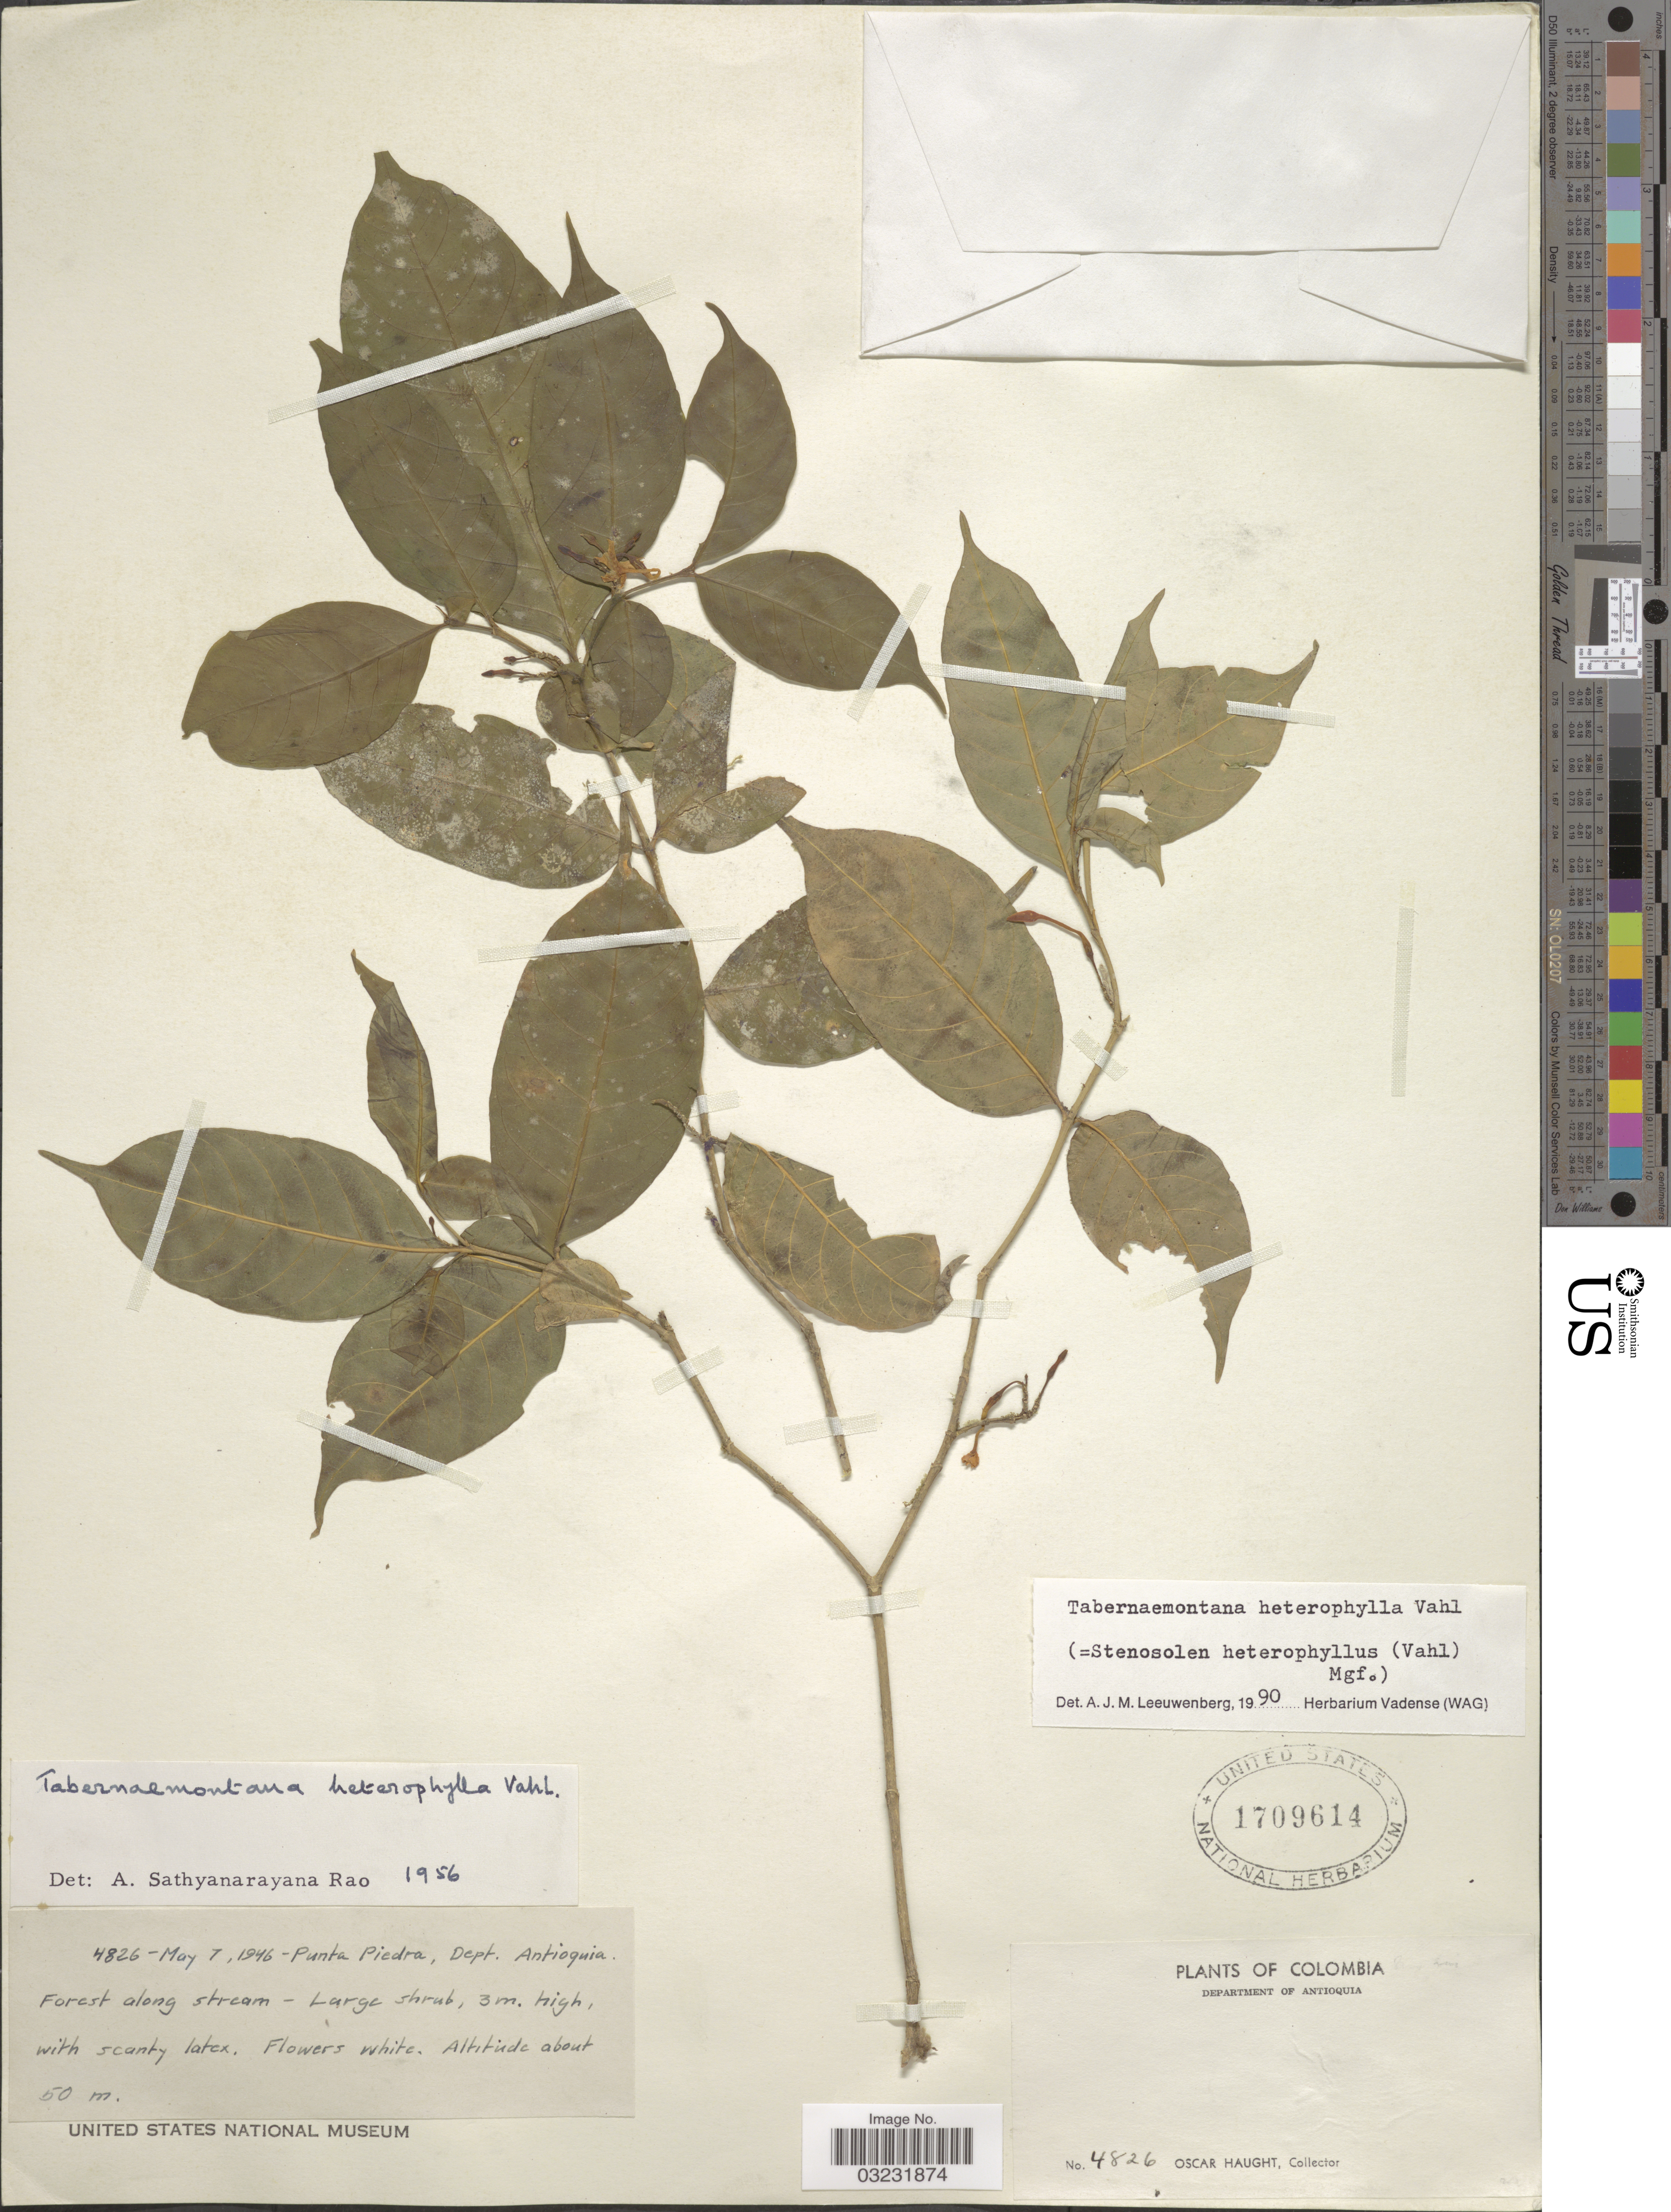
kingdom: Plantae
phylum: Tracheophyta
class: Magnoliopsida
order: Gentianales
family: Apocynaceae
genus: Tabernaemontana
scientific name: Tabernaemontana heterophylla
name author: Vahl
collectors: O. L. Haught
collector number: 4826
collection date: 1946-05-07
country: Colombia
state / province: Antioquia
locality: Punta Piedra, Dept. Antioquia.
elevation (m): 50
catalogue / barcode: US 1709614